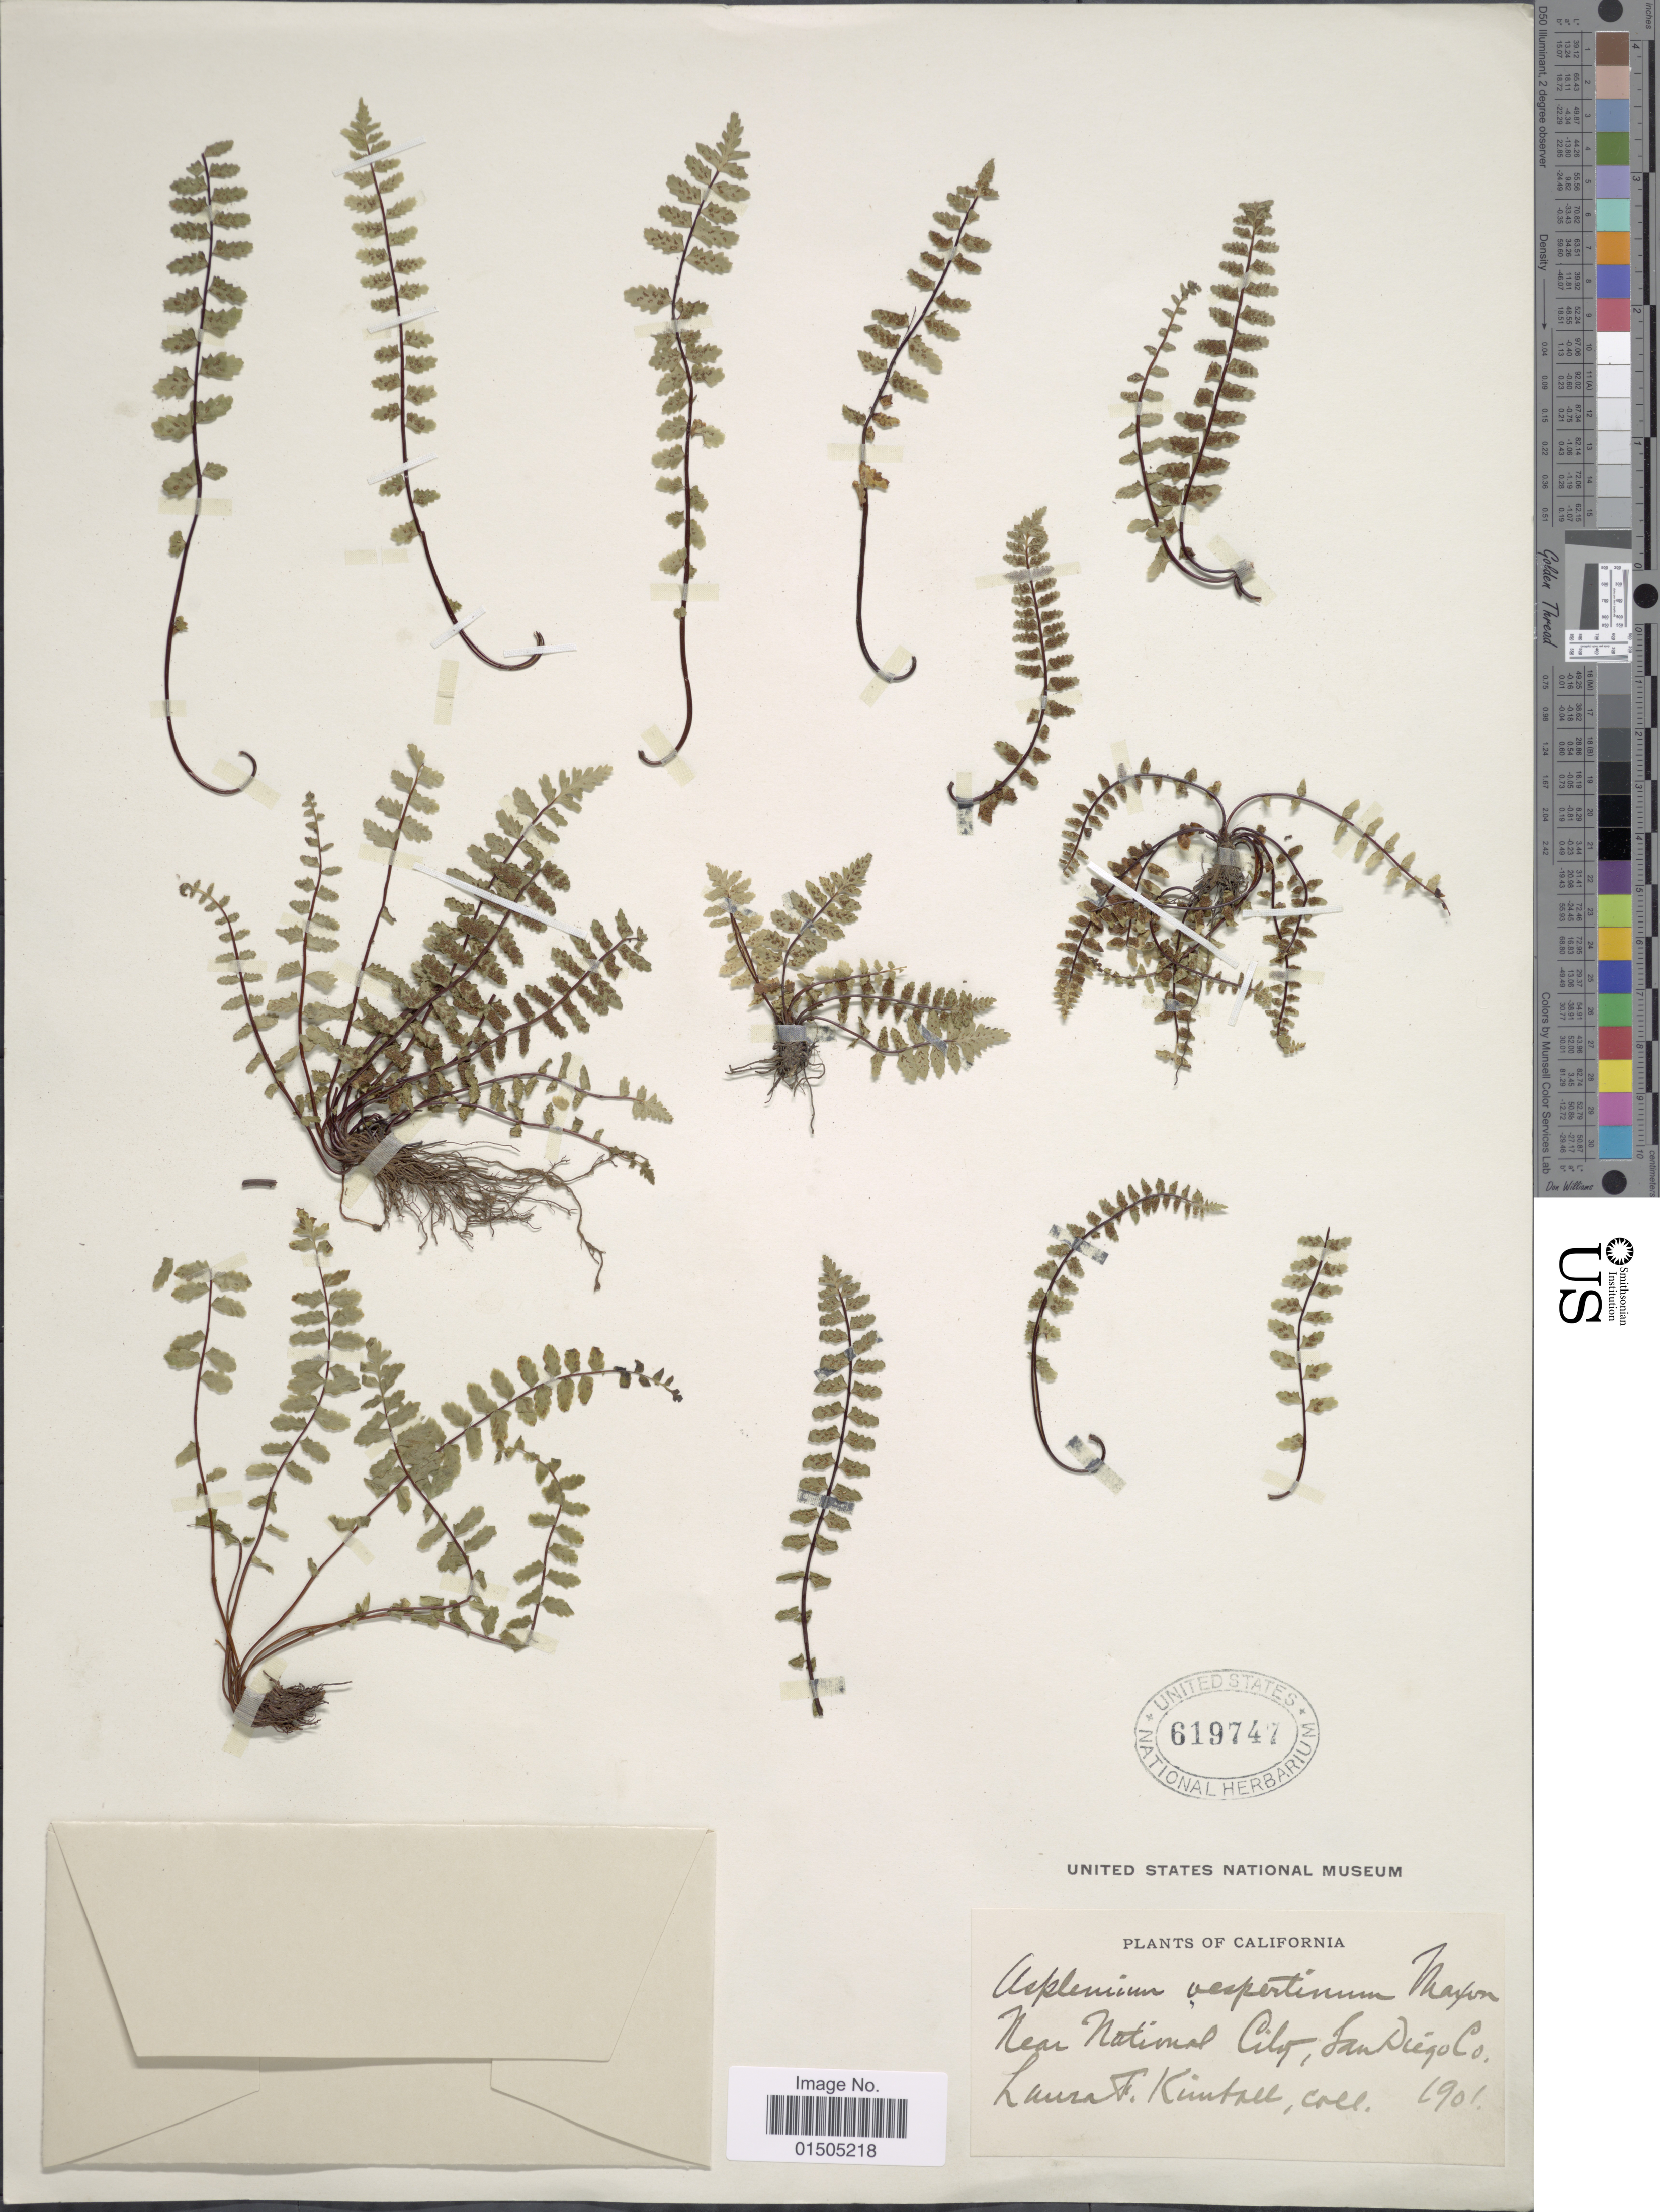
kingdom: Plantae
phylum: Tracheophyta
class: Polypodiopsida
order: Polypodiales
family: Aspleniaceae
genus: Asplenium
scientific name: Asplenium vespertinum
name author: Maxon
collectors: L. Kimball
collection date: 1901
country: United States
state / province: California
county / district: San Diego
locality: Near National City, San Diego Co.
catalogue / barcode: US 619747